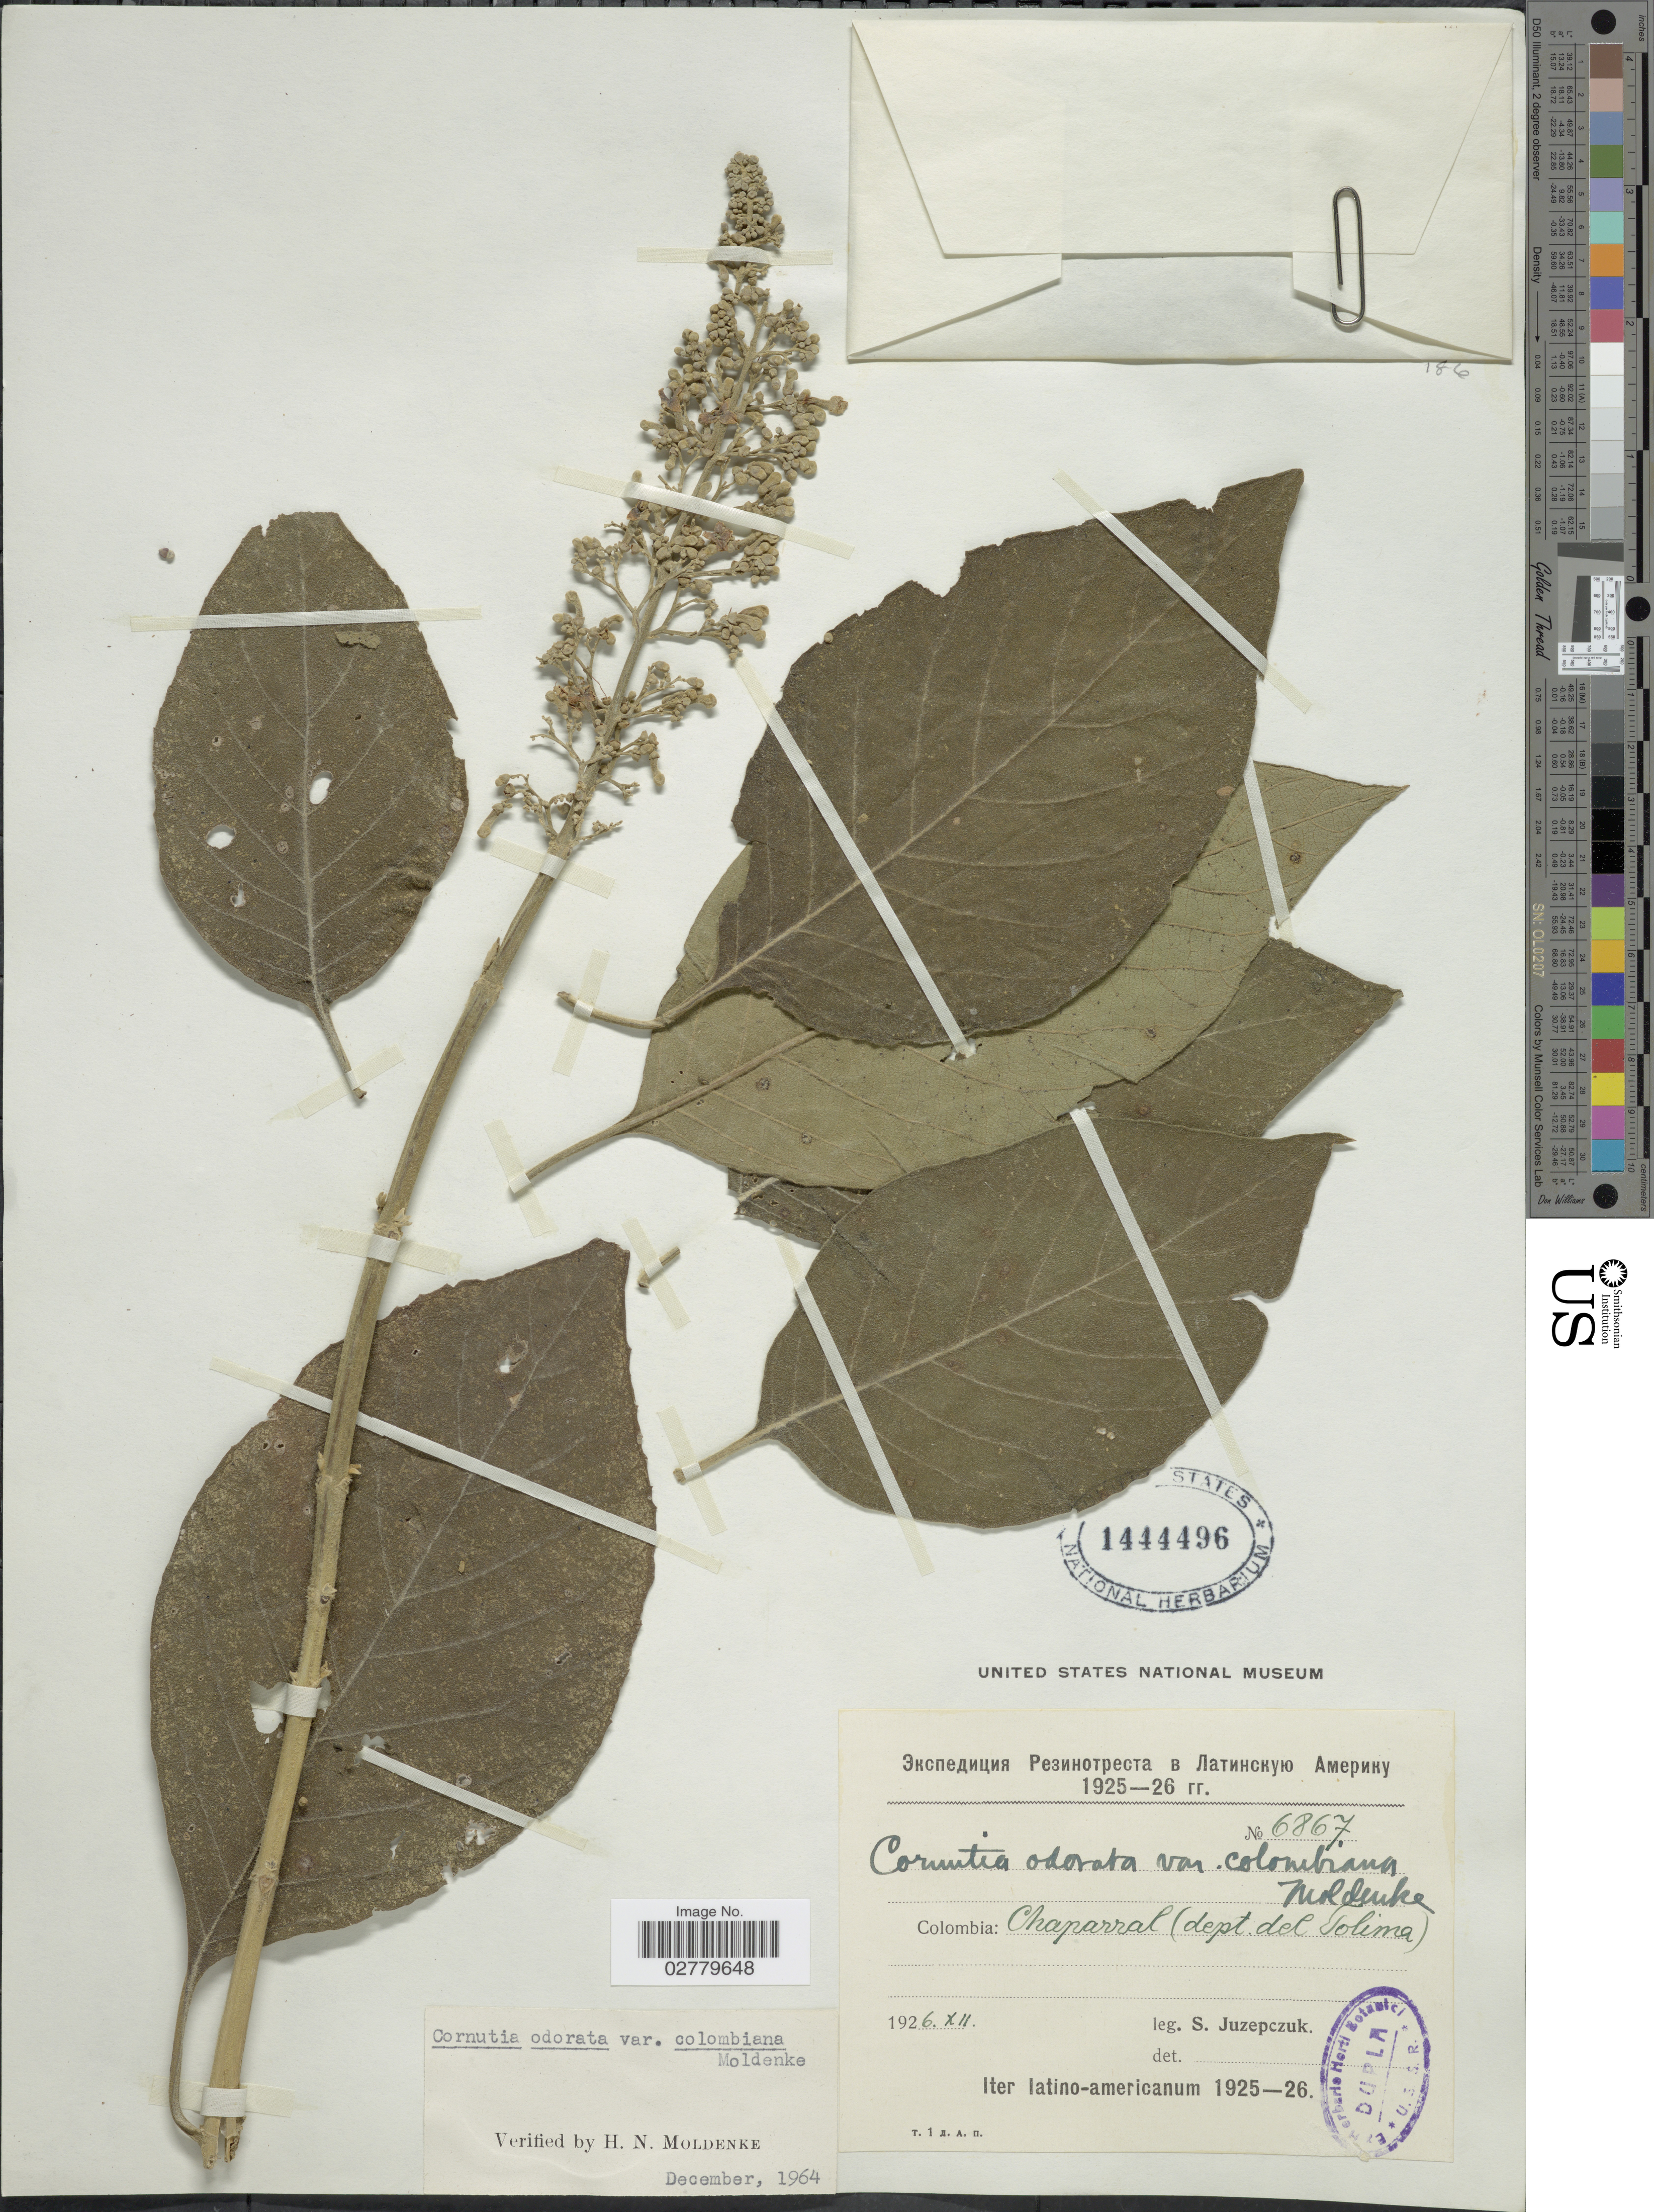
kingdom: Plantae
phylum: Tracheophyta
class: Magnoliopsida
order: Lamiales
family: Lamiaceae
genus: Cornutia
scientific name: Cornutia odorata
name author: (Poepp.) Schauer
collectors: S. V. Juzepczuk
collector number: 6867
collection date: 1926-12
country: Colombia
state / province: Tolima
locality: Chaparral (dept. del Tolima)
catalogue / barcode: US 1444496